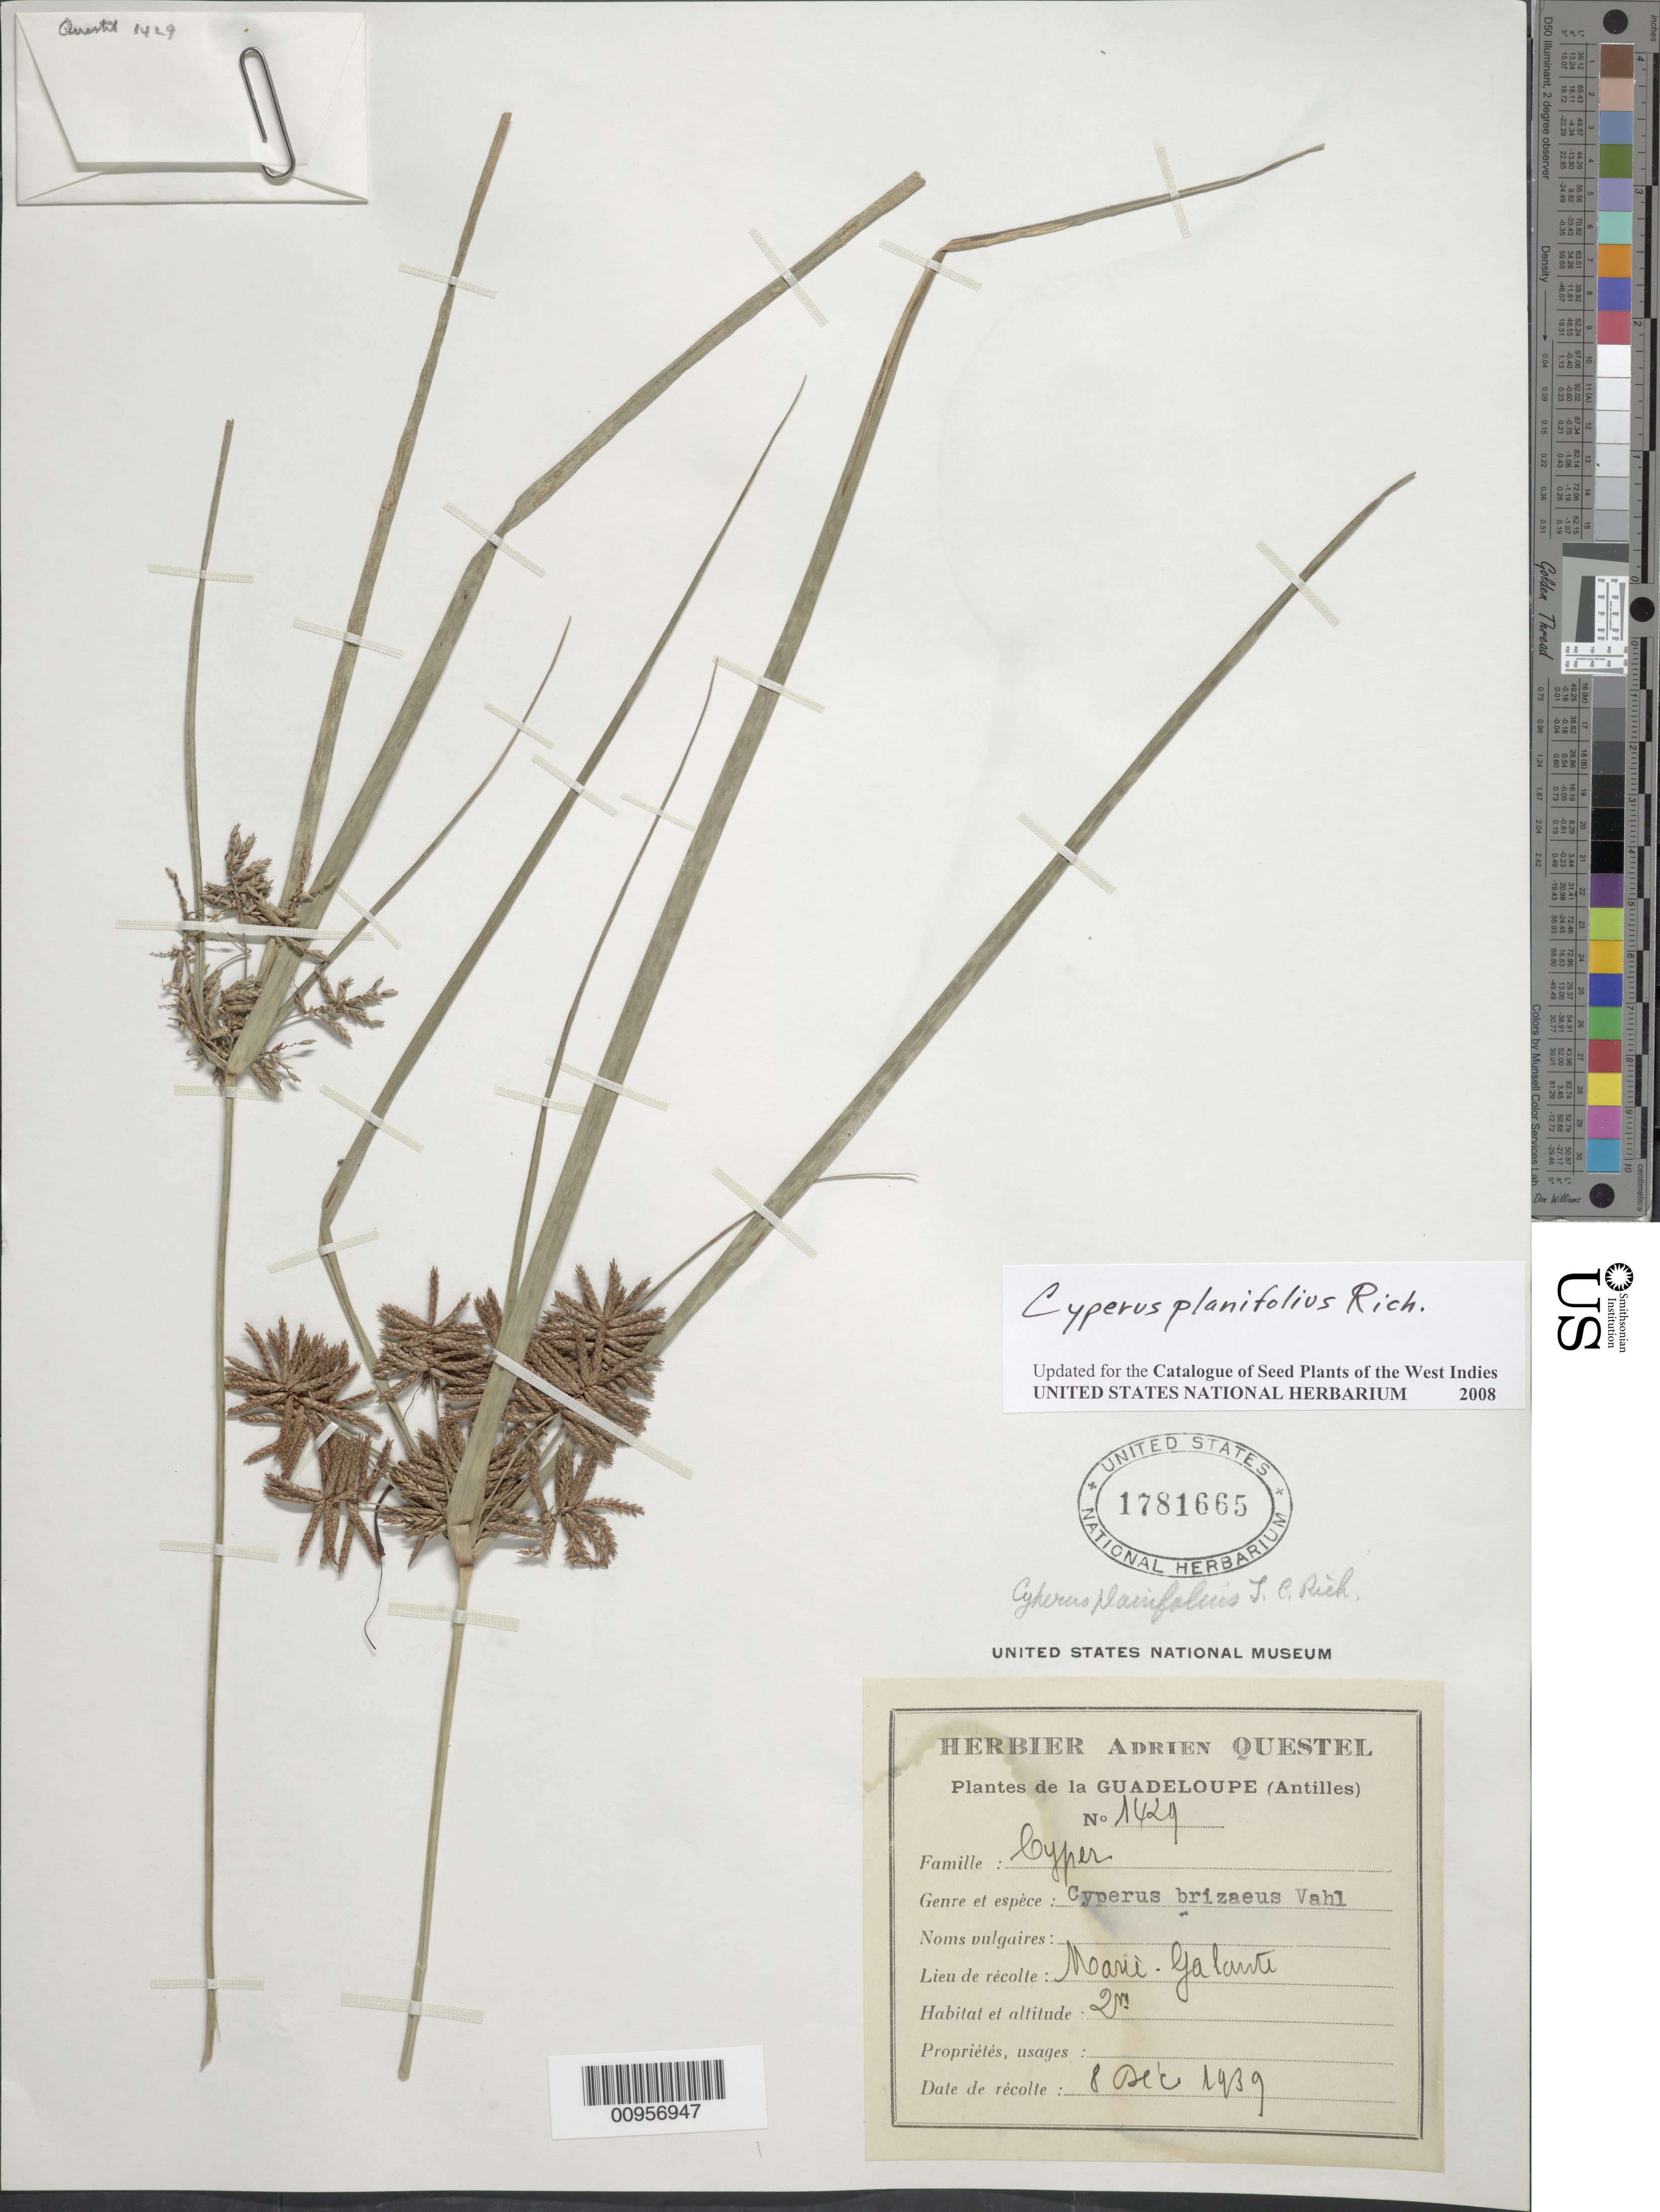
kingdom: Plantae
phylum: Tracheophyta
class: Liliopsida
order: Poales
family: Cyperaceae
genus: Cyperus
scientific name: Cyperus planifolius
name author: Rich.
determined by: Strong, M. T., (US), Smithsonian Institution - National Museum of Natural History (UNITED STATES)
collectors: A. Questel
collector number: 1429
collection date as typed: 08 Dec 1939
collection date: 1939-12-08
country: Guadeloupe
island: Marie Galante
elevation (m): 2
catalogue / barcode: US 1781665